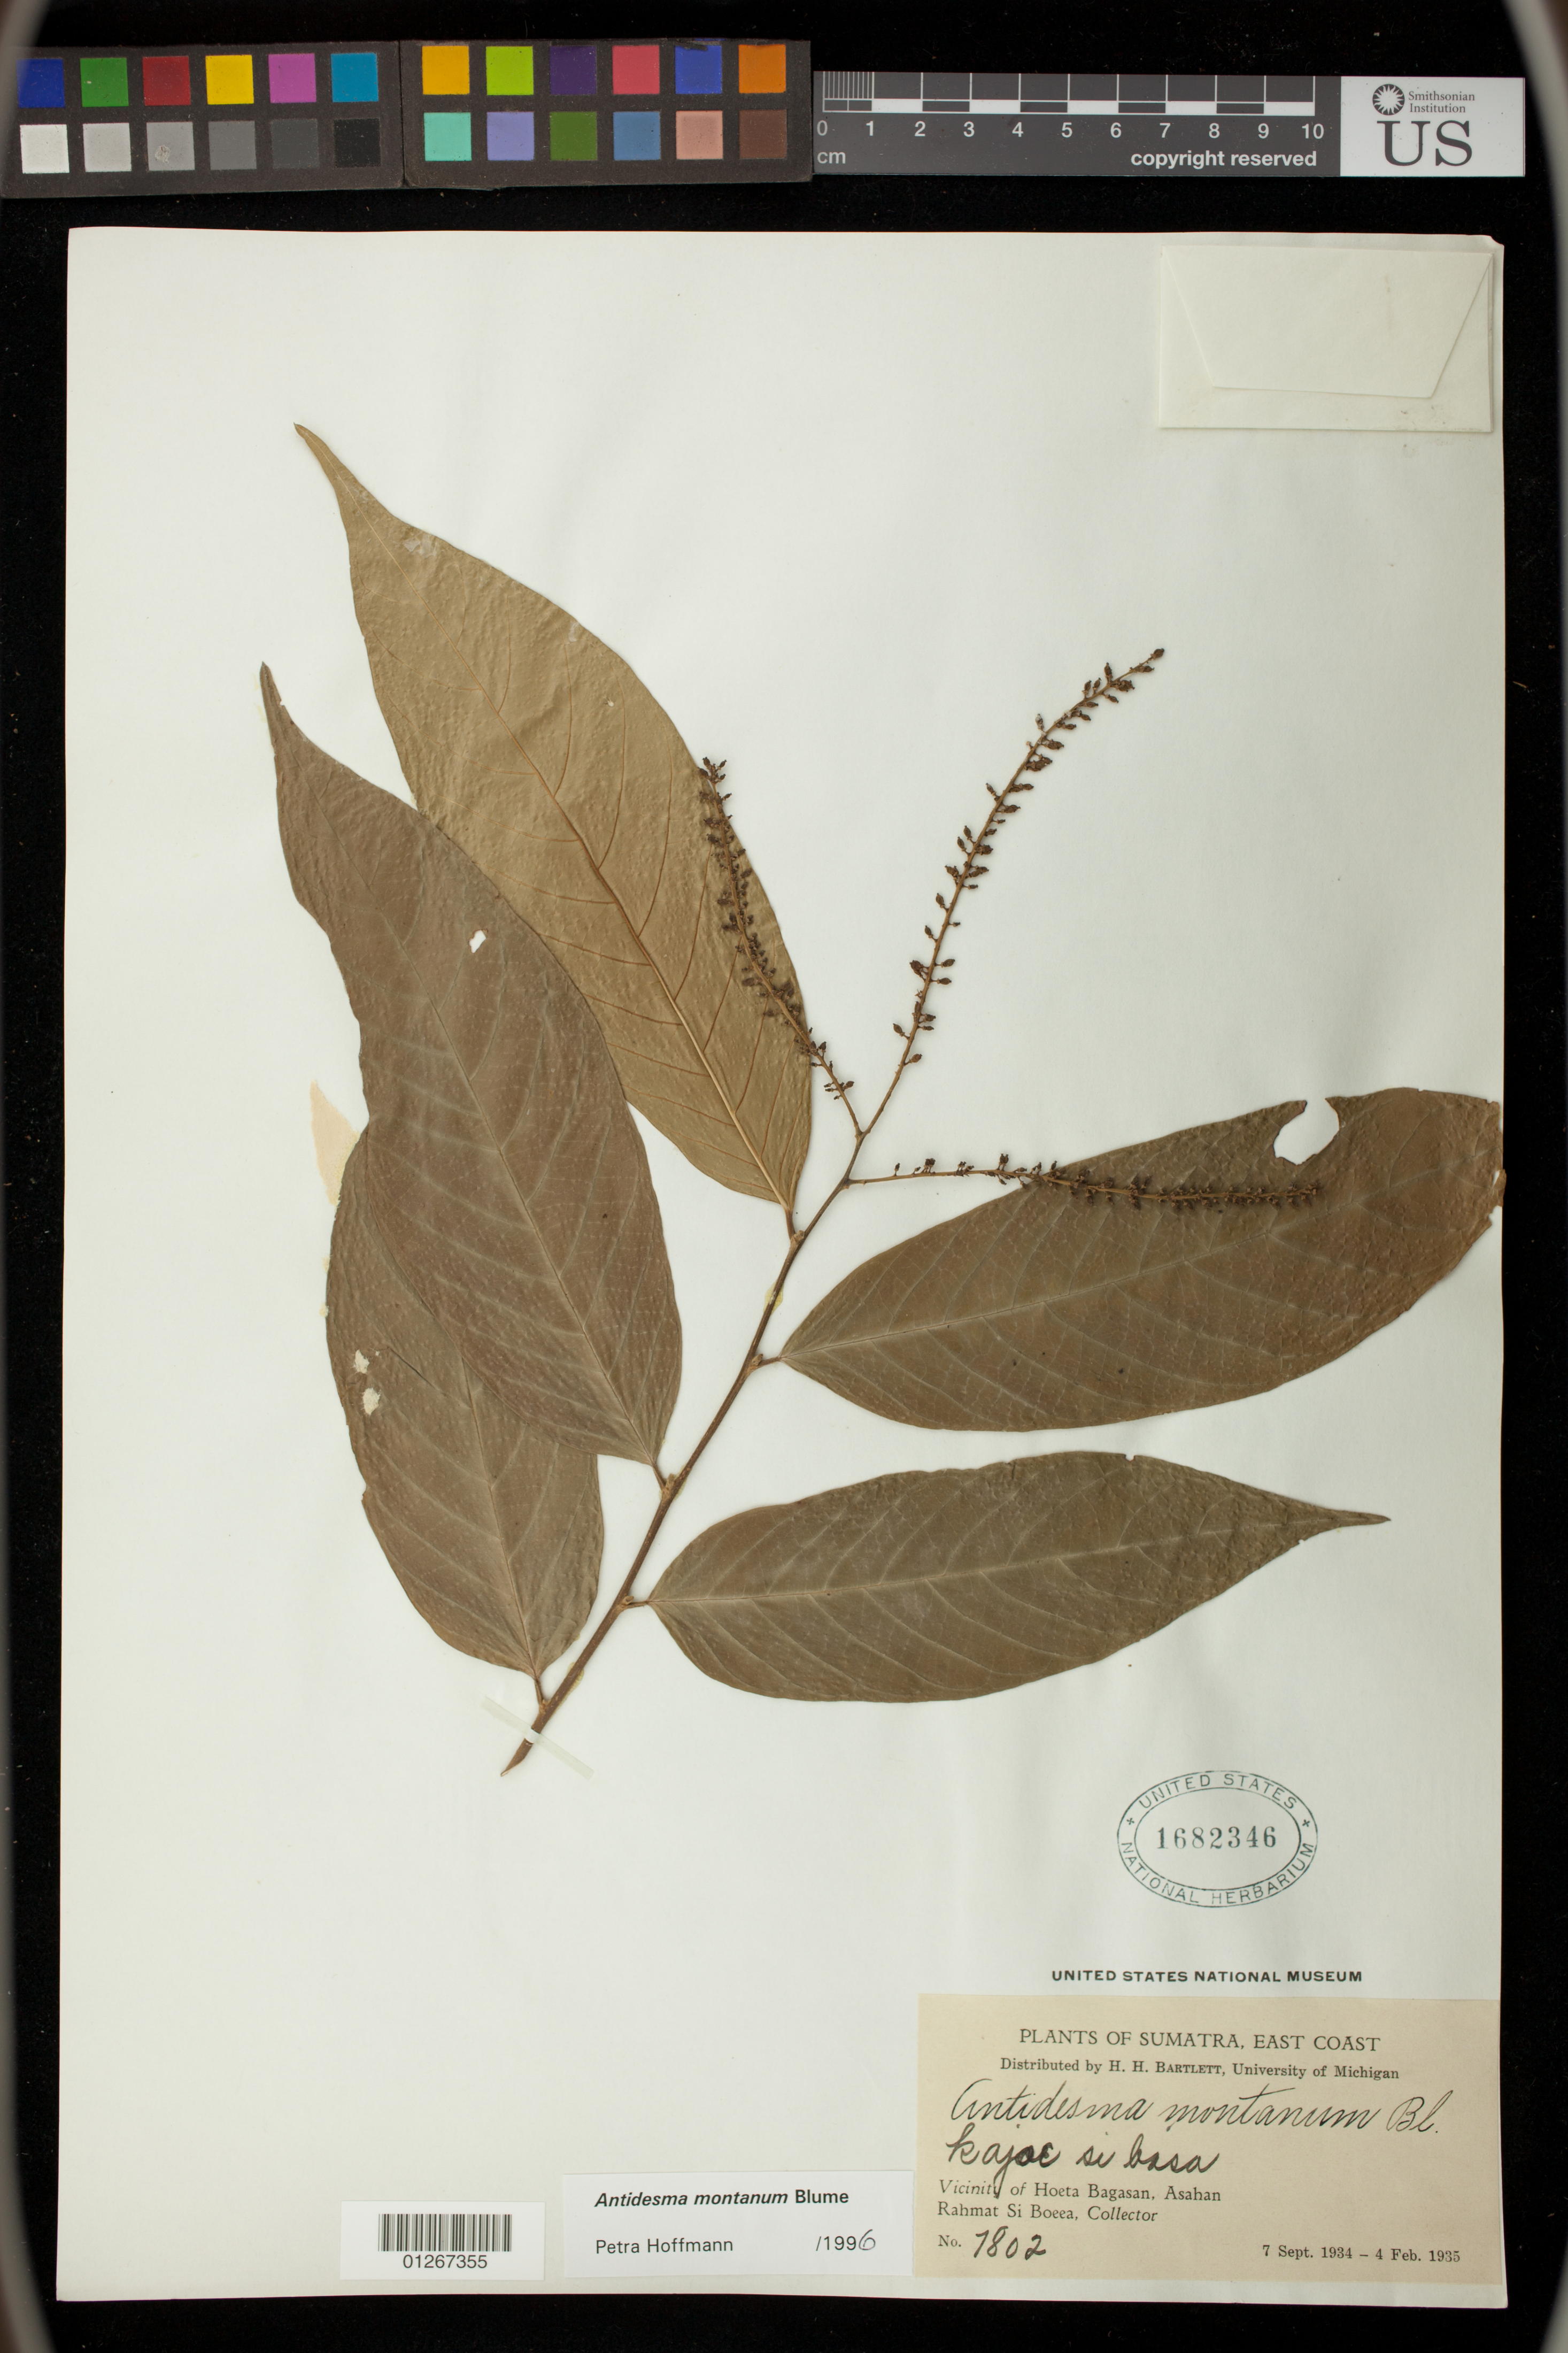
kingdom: Plantae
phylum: Tracheophyta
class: Magnoliopsida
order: Malpighiales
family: Phyllanthaceae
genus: Antidesma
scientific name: Antidesma montanum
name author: Blume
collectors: Rahmat Si Boeea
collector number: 1802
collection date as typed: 07 Sep 1934 to 04 Feb 1935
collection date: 1934-09-07/1935-02-04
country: Indonesia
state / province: Sumatra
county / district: Sumatera Utara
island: Sumatra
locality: Vicinity of Hoeta Bagasan, Asahan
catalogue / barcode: US 1682346